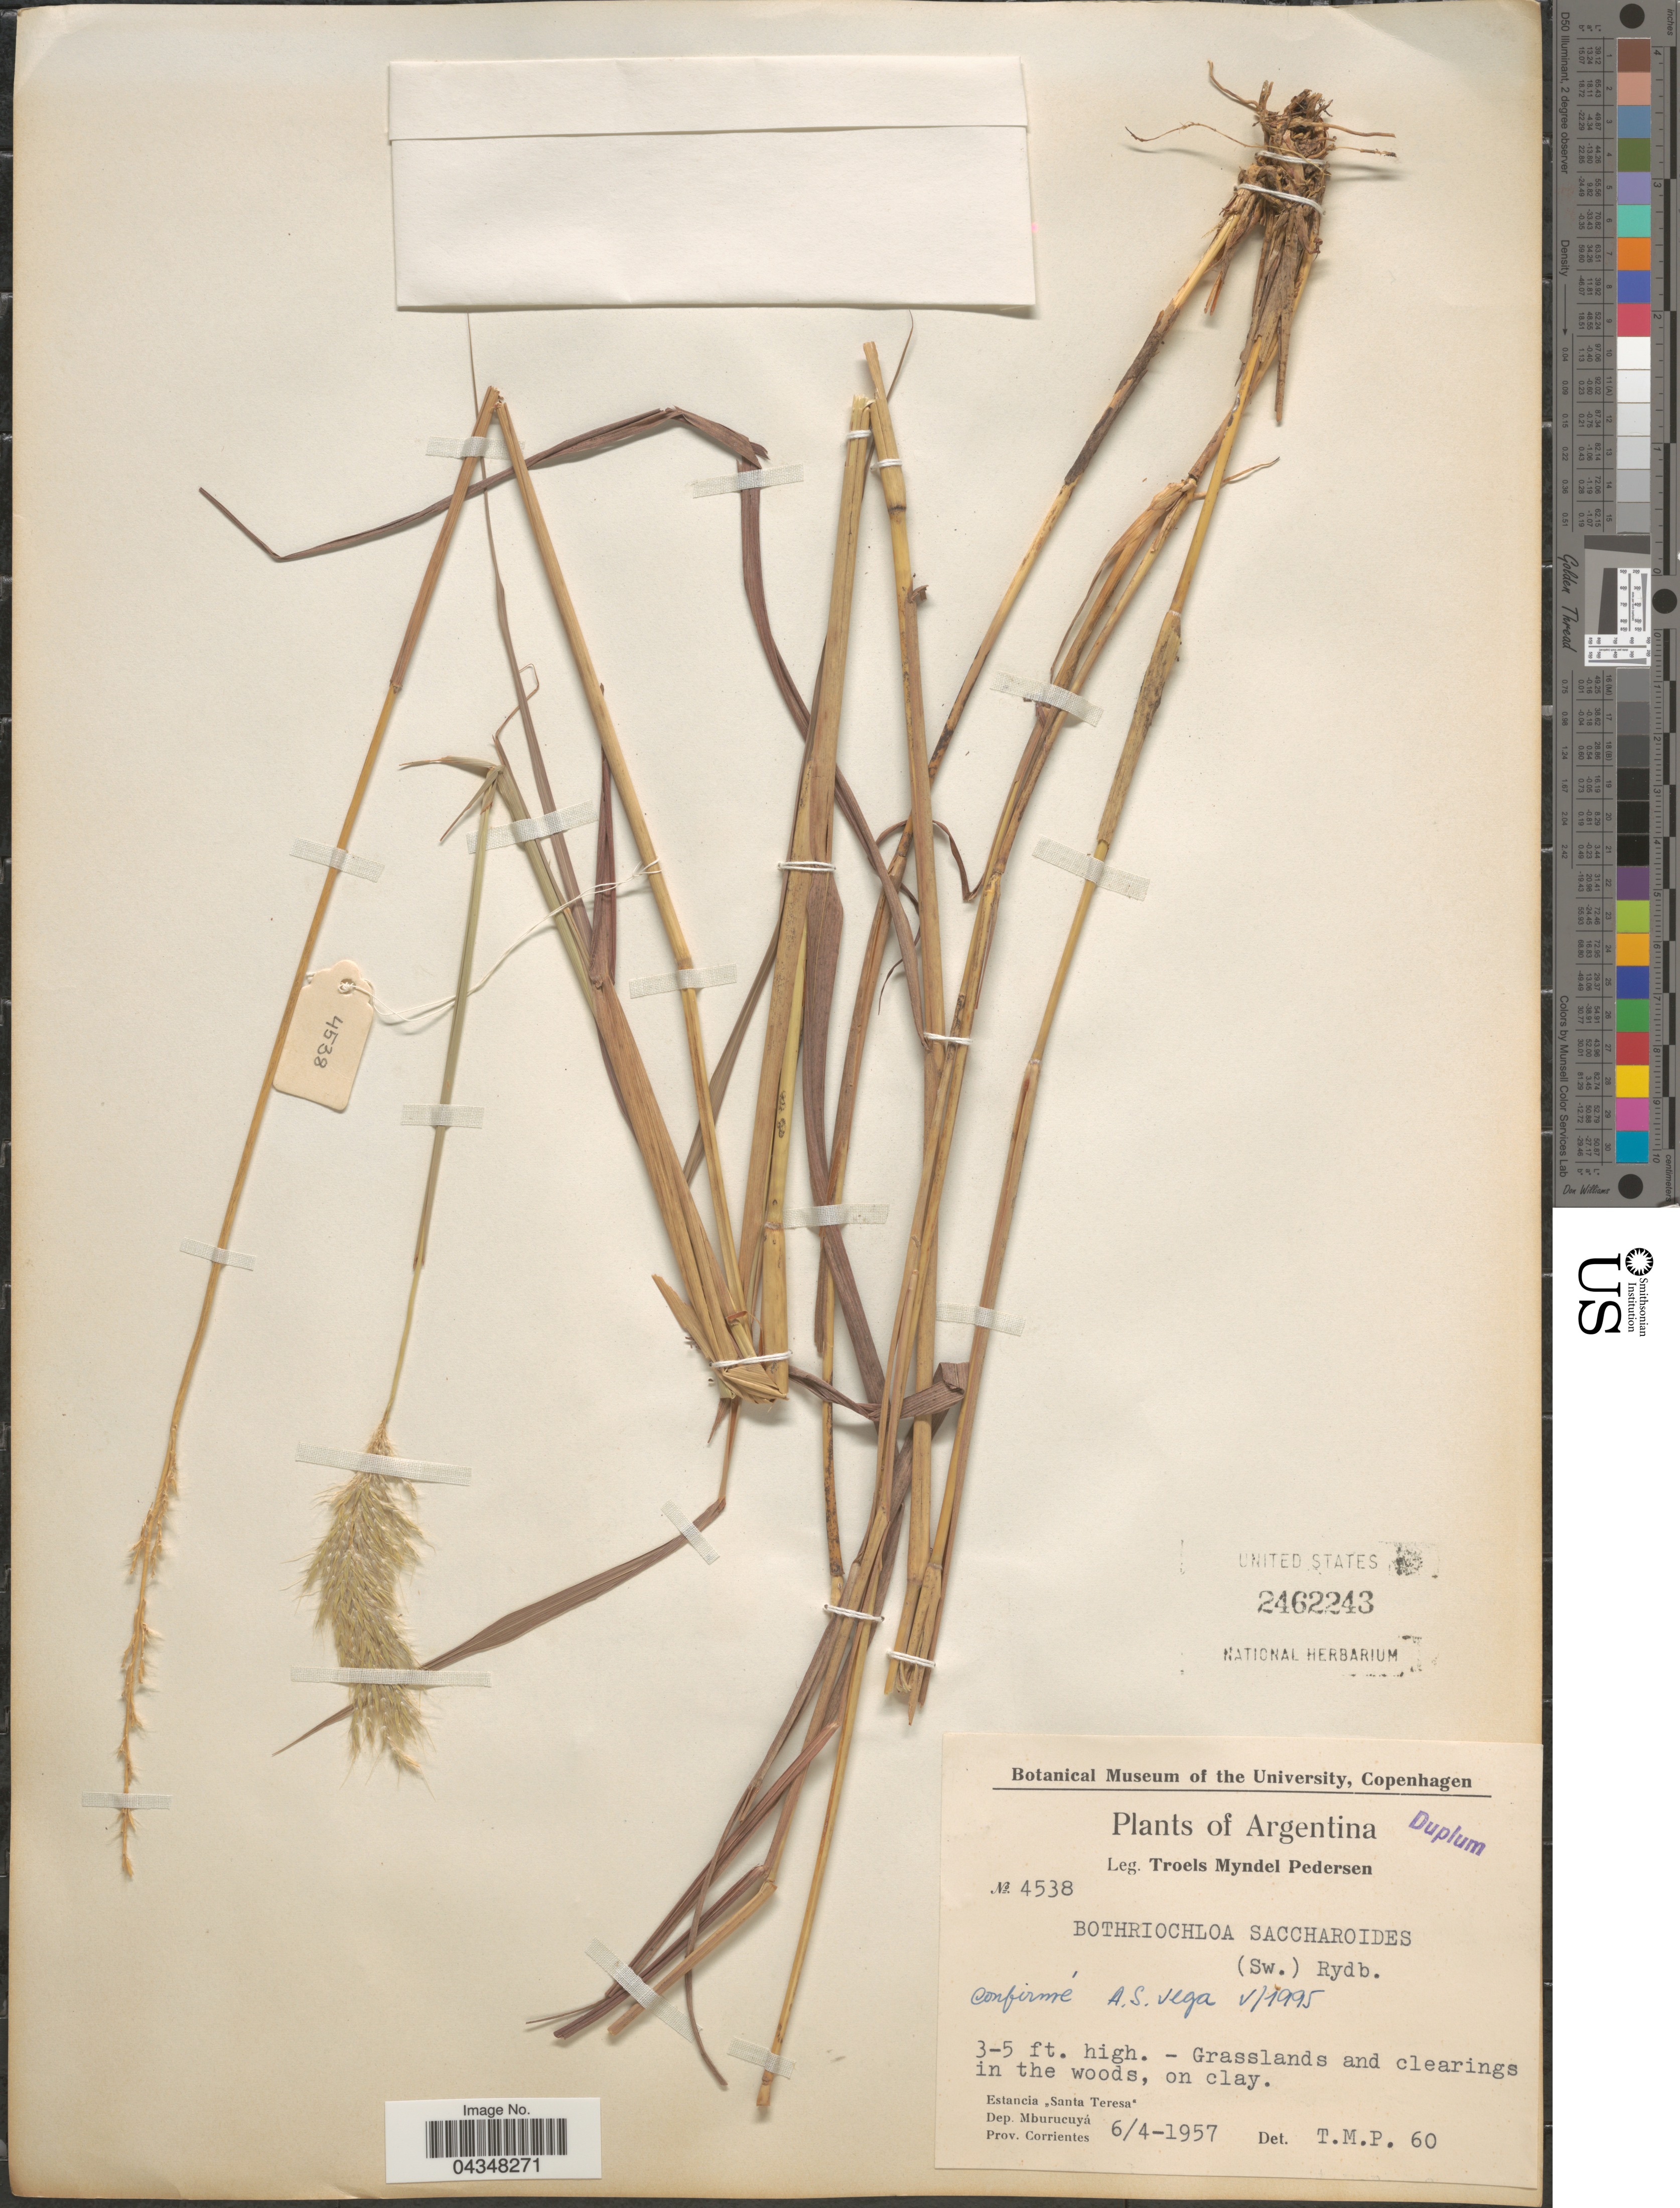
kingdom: Plantae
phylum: Tracheophyta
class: Liliopsida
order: Poales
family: Poaceae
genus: Bothriochloa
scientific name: Bothriochloa laguroides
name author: (DC.) Herter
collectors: T. Pederson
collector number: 4538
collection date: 1957-04-06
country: Argentina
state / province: Corrientes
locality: Estancia "Santa Teresa". Dep. Mburucuyá.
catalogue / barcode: US 2462243